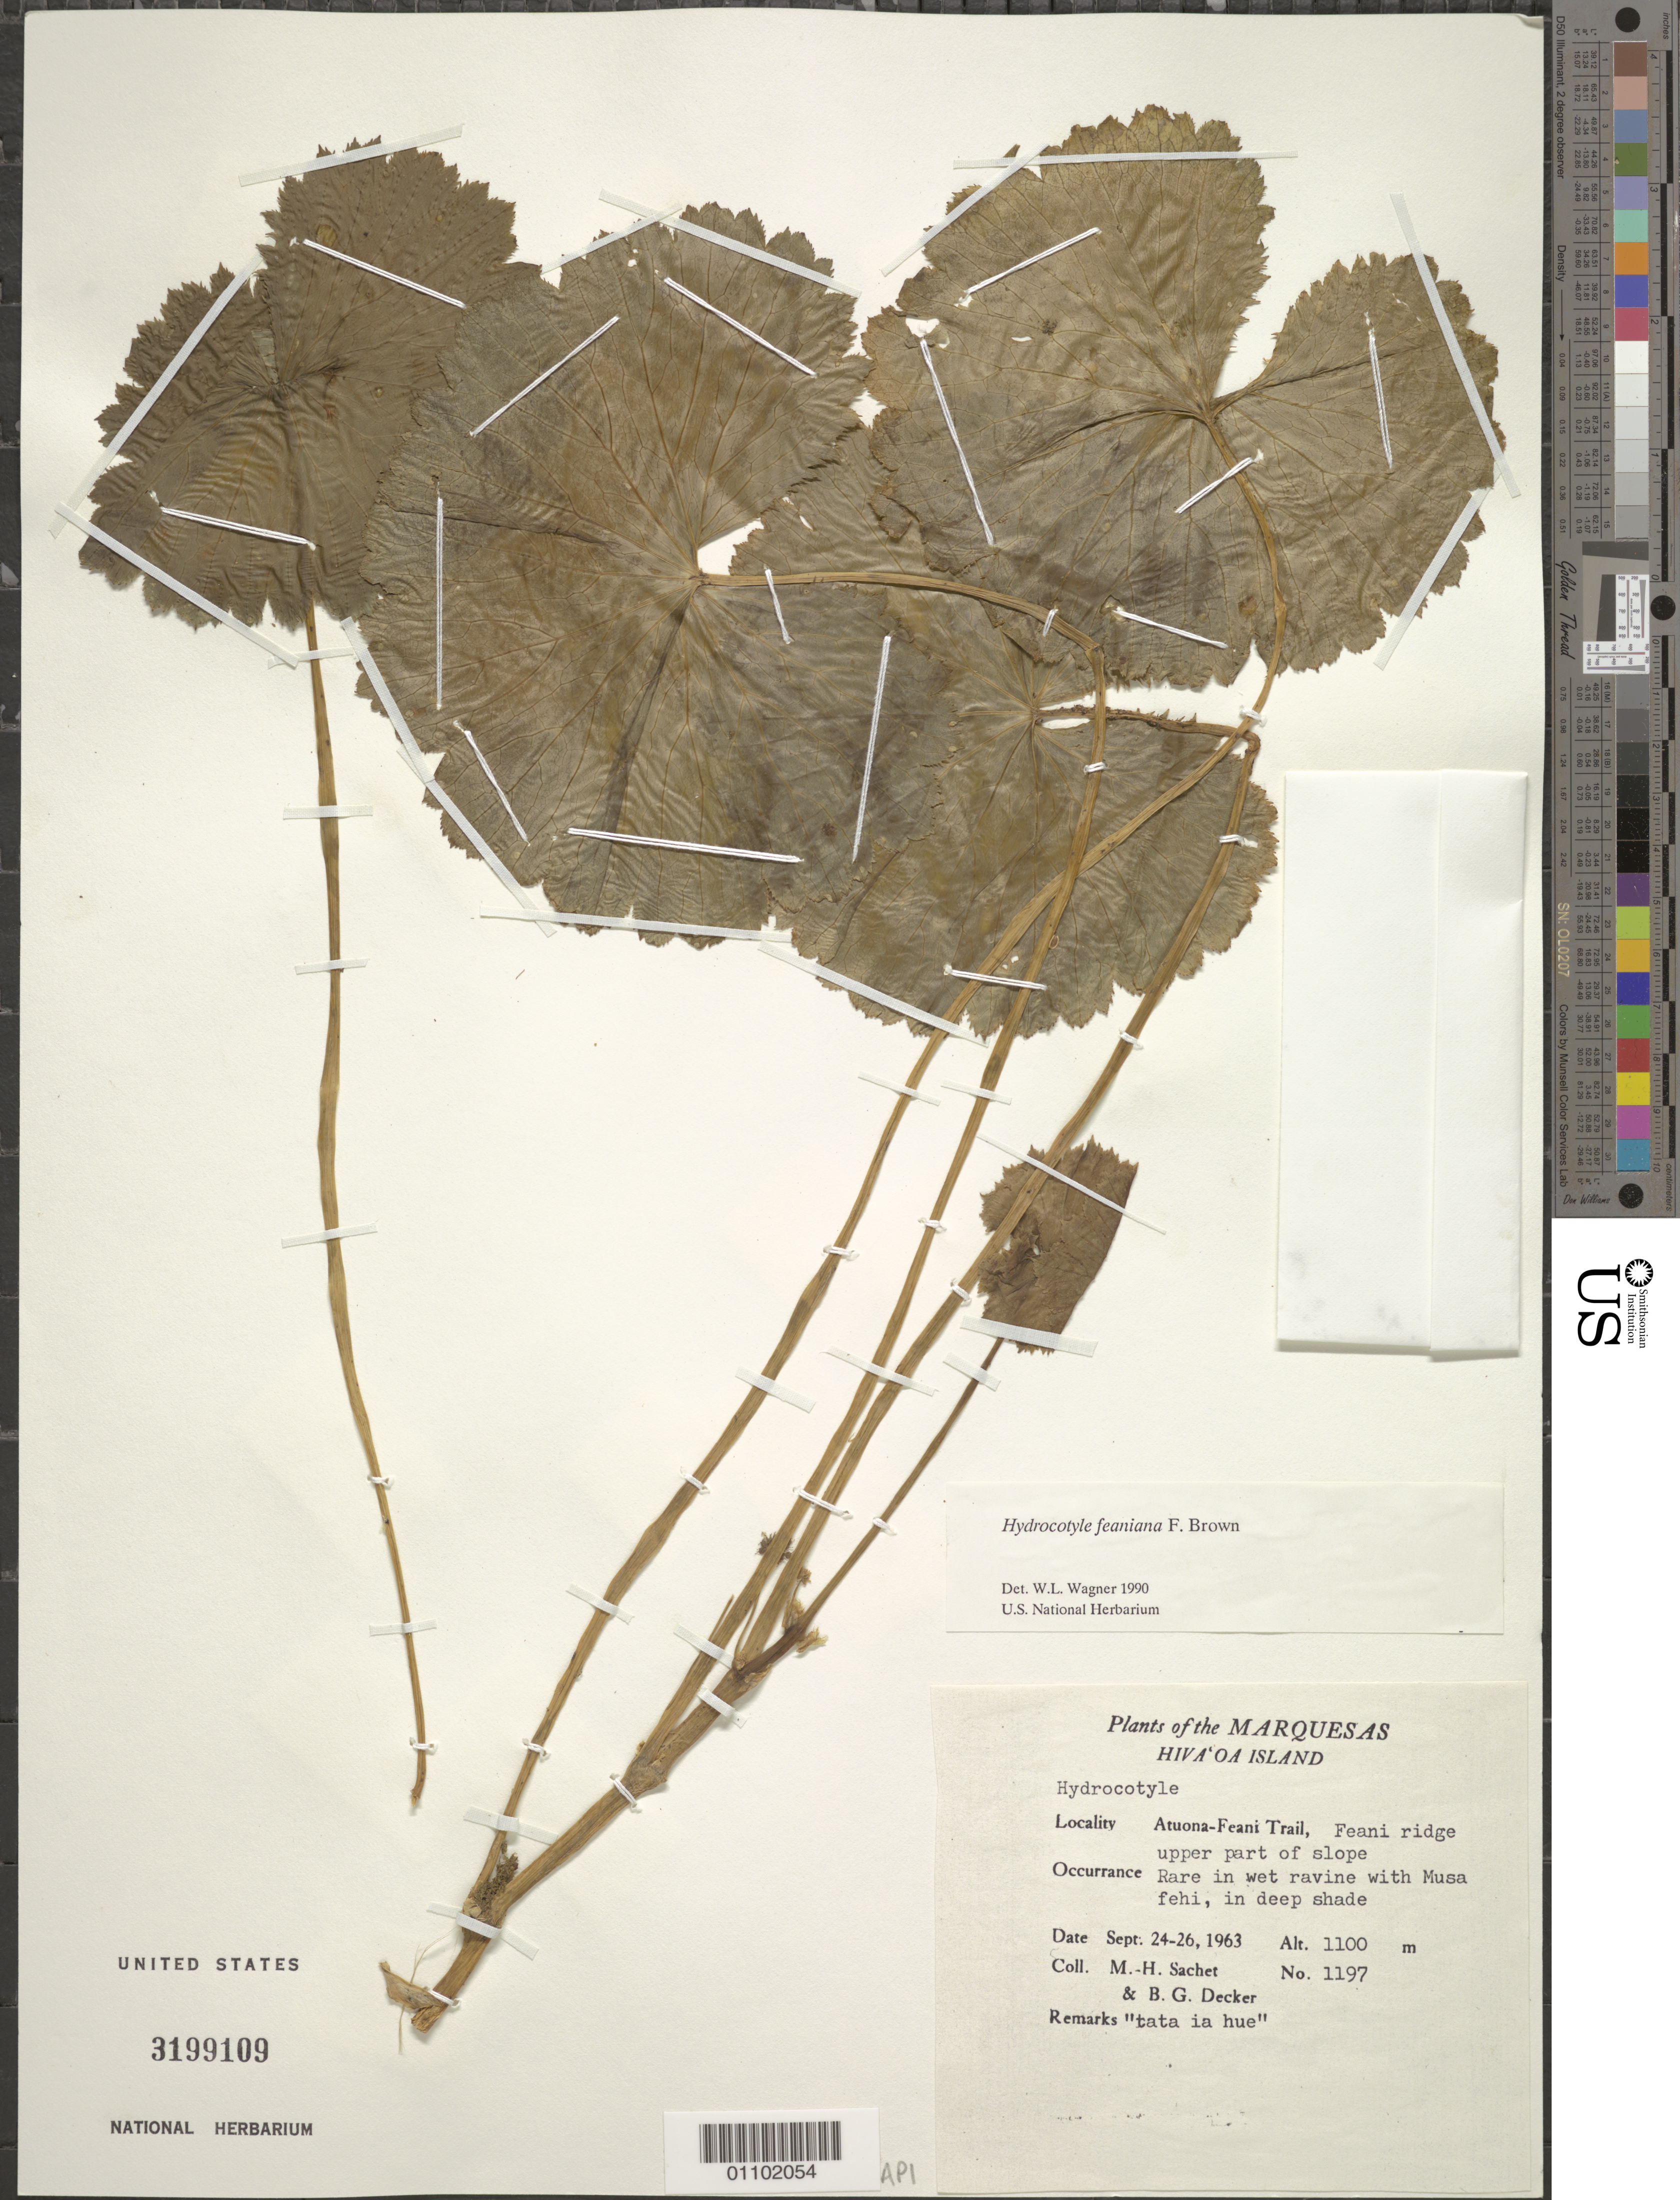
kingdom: Plantae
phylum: Tracheophyta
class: Magnoliopsida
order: Apiales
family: Araliaceae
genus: Hydrocotyle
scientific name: Hydrocotyle feaniana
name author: F. Br.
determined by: Wagner, W. L., (BOT), Smithsonian Institution - National Museum of Natural History (UNITED STATES)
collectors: M.-H. Sachet & B. G. Decker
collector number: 1197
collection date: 1963-09-24/1963-09-26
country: French Polynesia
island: Hiva Oa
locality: Atuona-Feani Trail, Feani ridge upper part of slope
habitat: Deep shade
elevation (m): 1100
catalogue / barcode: US 3199109